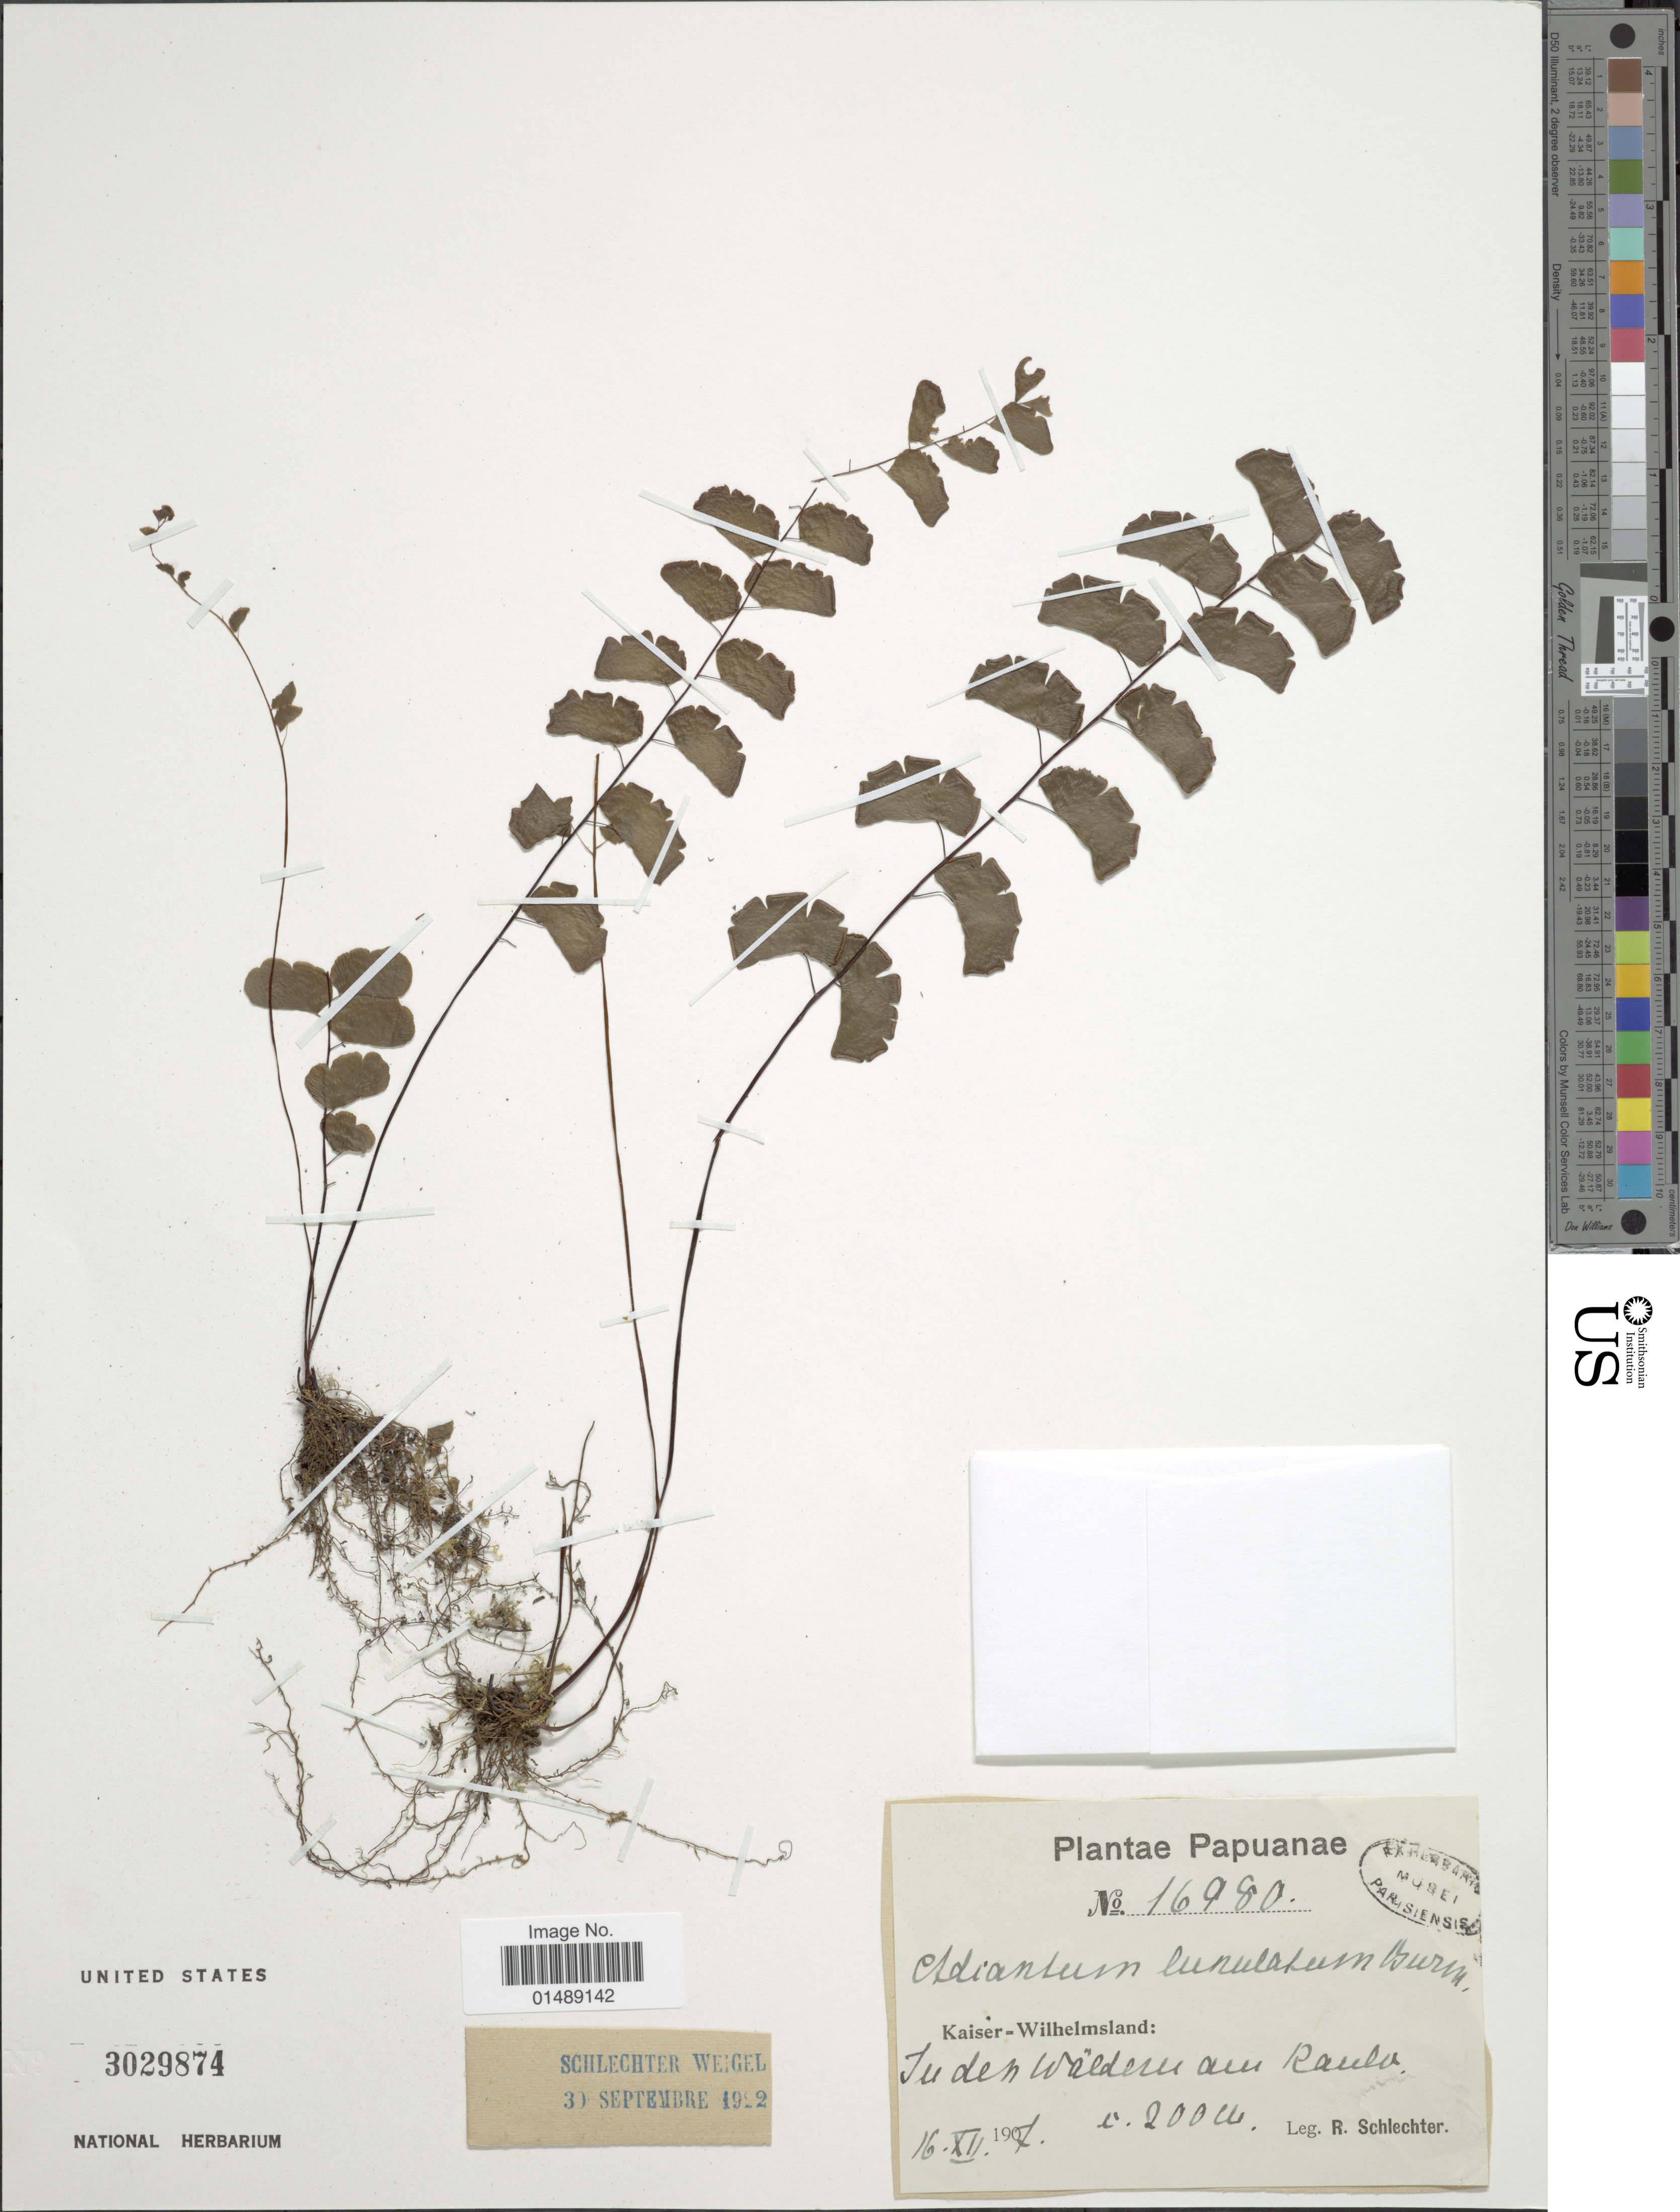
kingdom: Plantae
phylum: Tracheophyta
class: Polypodiopsida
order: Polypodiales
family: Pteridaceae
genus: Adiantum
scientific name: Adiantum philippense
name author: L.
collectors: F. R. R. Schlechter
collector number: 16980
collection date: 1907-12-16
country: Papua New Guinea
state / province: Eastern Highlands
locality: Kaiser-Wilhemsland: In den Wäldern am Kaulo.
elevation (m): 200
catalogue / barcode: US 3029874